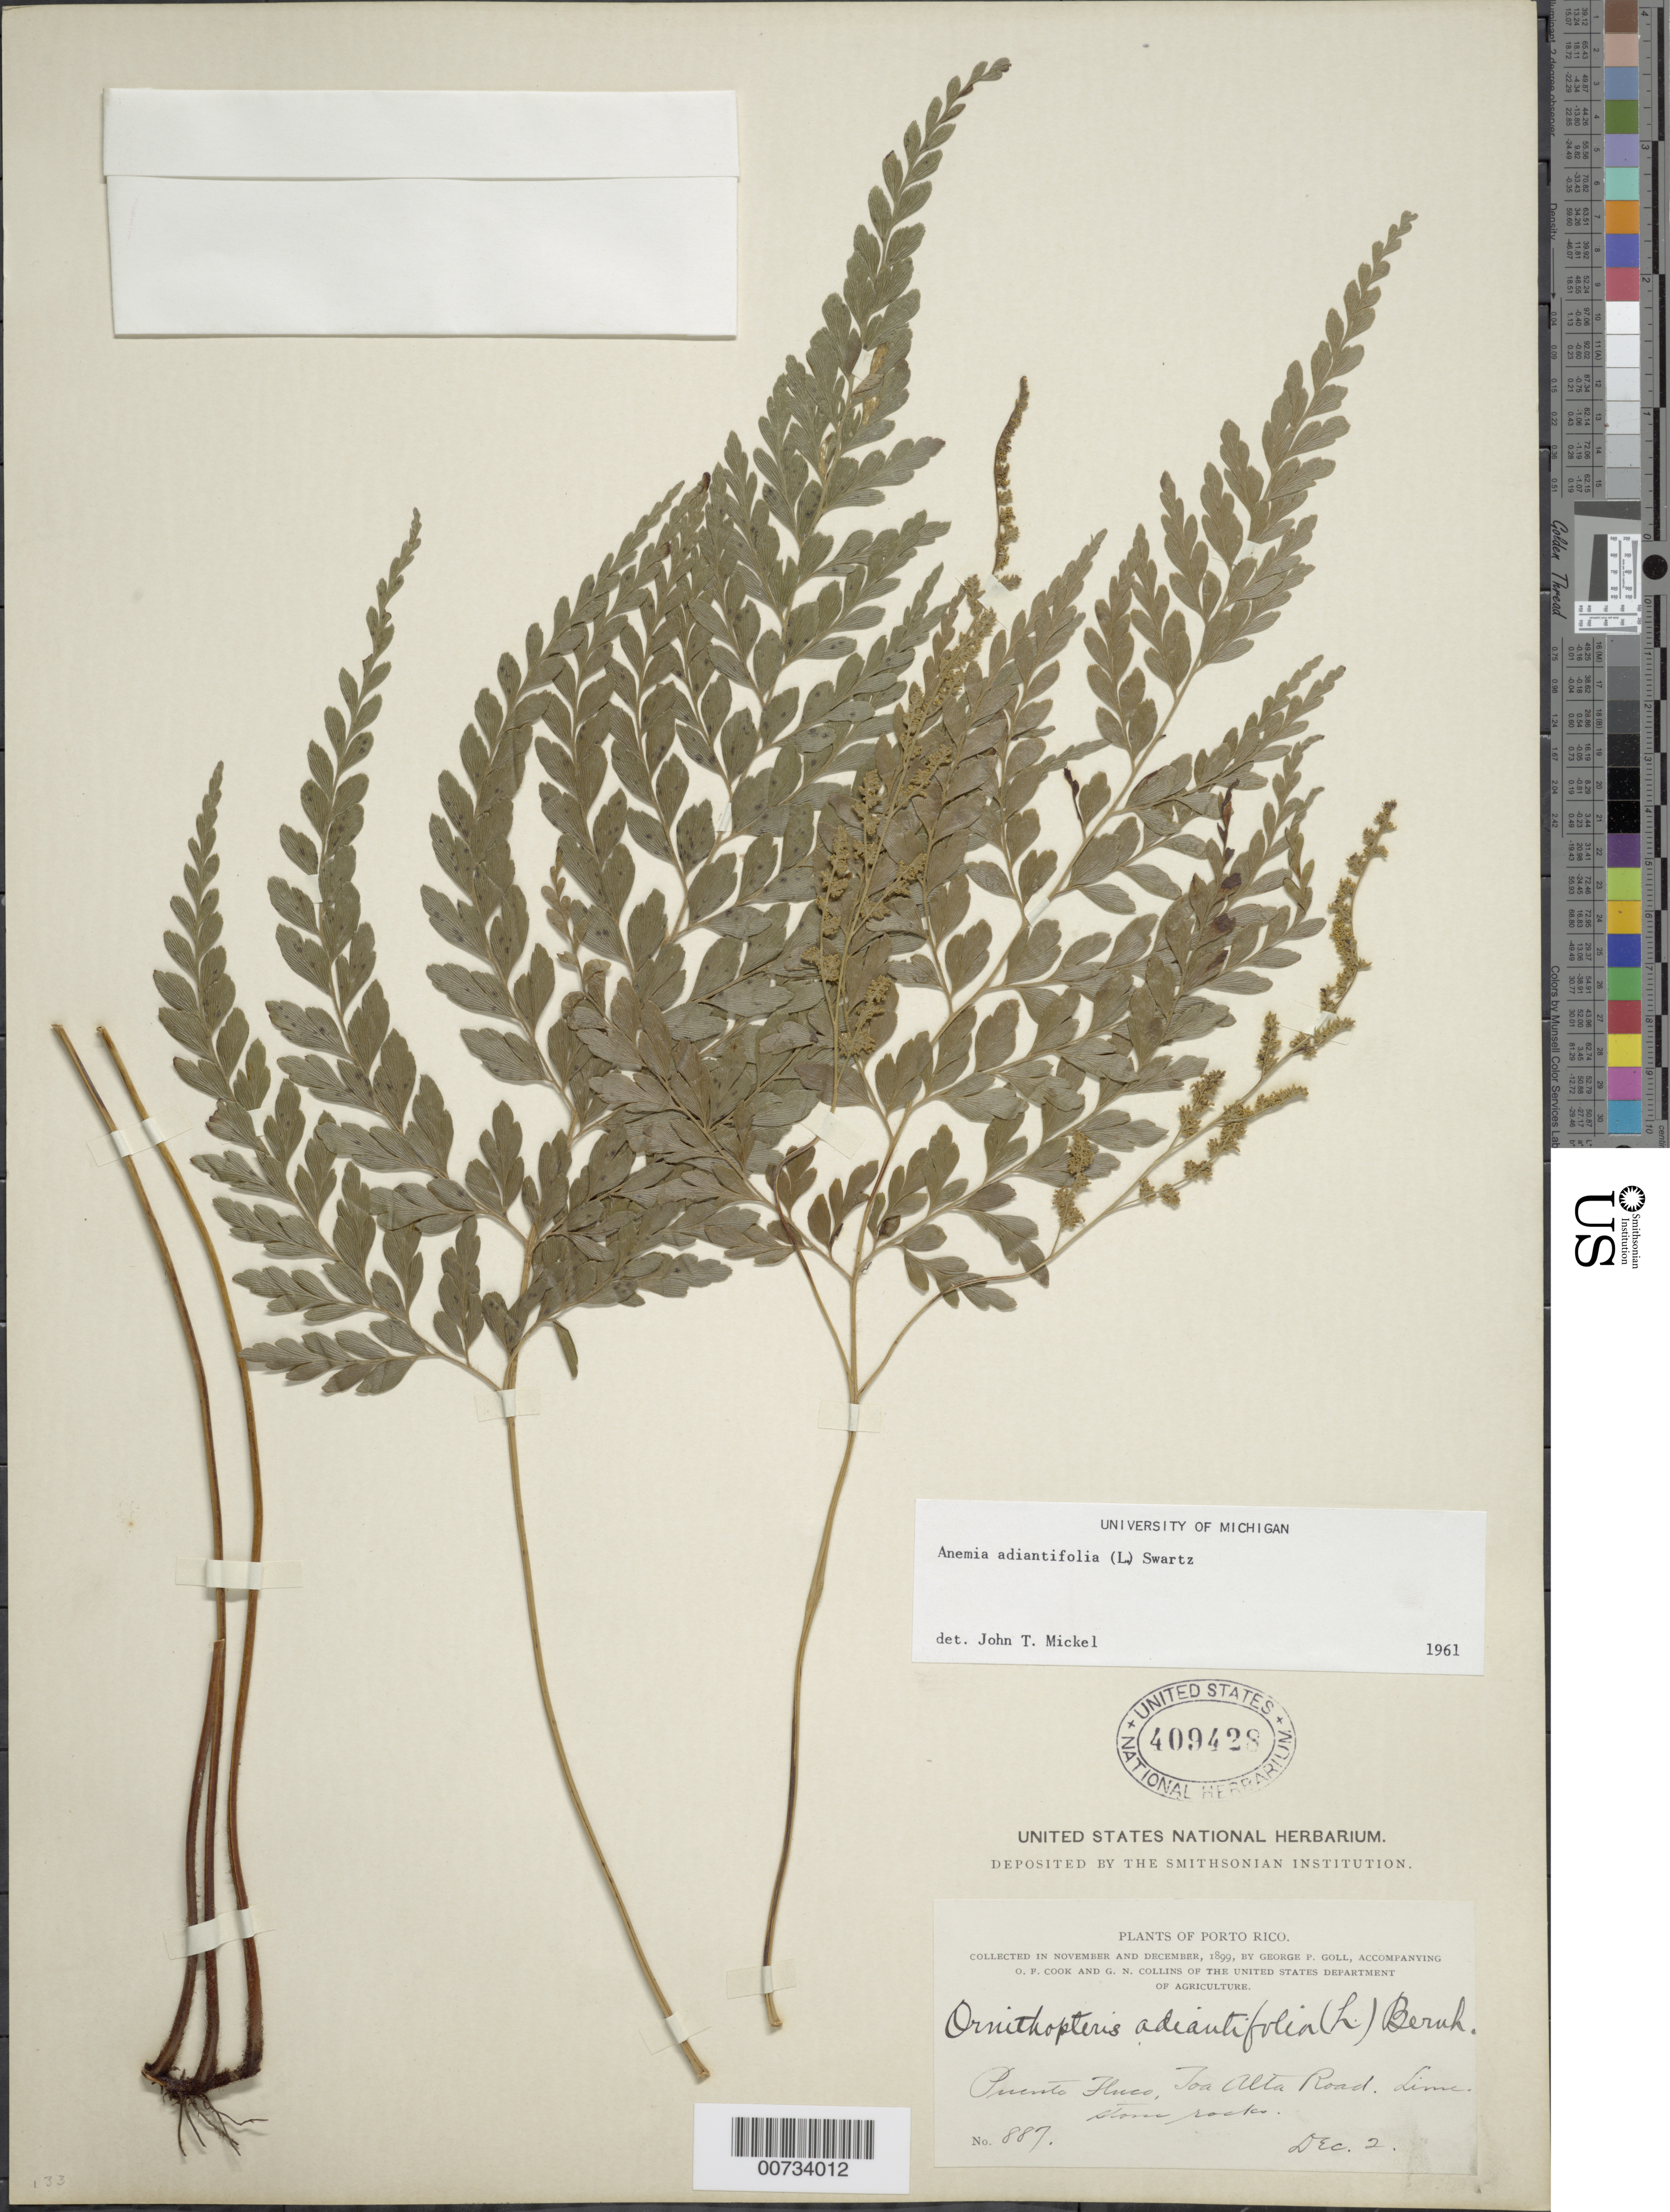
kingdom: Plantae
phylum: Tracheophyta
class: Polypodiopsida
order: Schizaeales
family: Anemiaceae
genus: Anemia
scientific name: Anemia adiantifolia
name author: (L.) Sw.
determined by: Mickel, J. T., (NY), New York Botanical Garden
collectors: G. Goll, O. F. Cook & G. N. Collins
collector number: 887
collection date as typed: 02 Dec 1899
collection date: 1899-12-02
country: Puerto Rico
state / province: Toa Alta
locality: Puente Fluco, Toa Alta Road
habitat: Limestone rocks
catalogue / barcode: US 409428